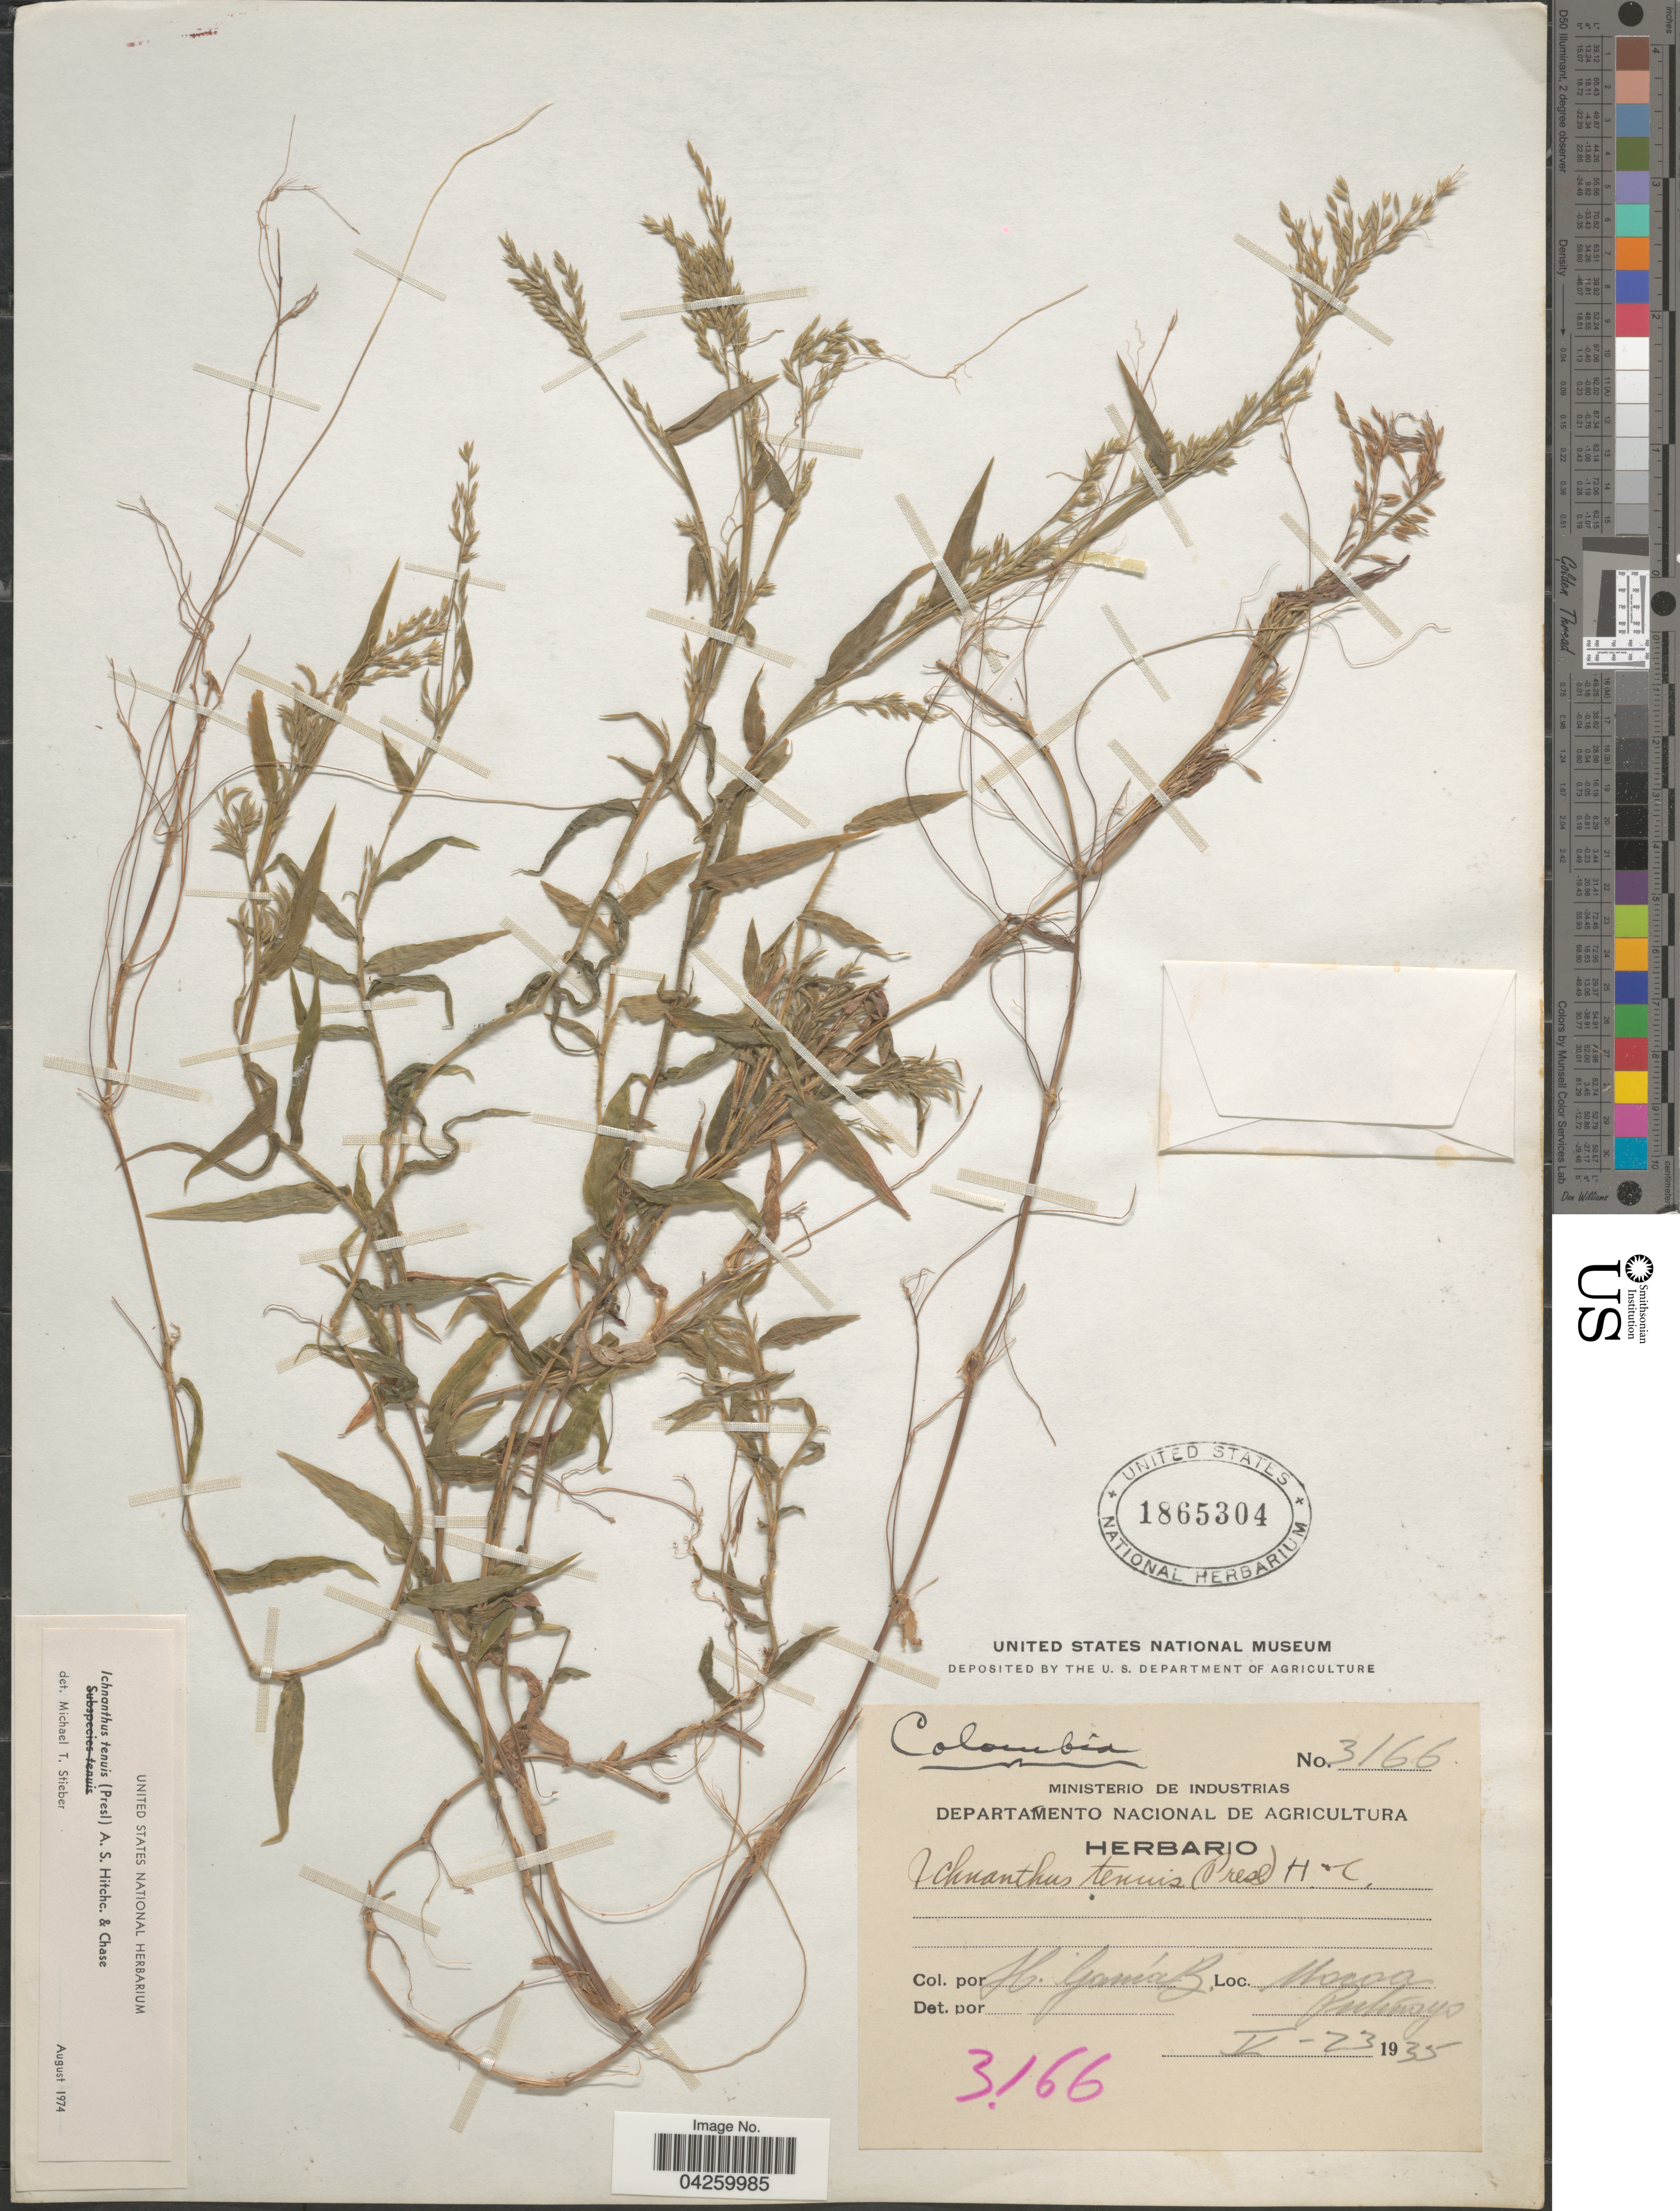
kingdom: Plantae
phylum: Tracheophyta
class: Liliopsida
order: Poales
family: Poaceae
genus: Ichnanthus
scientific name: Ichnanthus tenuis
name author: (J. Presl) Hitchc. & Chase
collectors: H. Gama B.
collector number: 3166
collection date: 1935-05-23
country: Colombia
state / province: Putumayo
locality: Mocoa.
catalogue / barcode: US 1865304